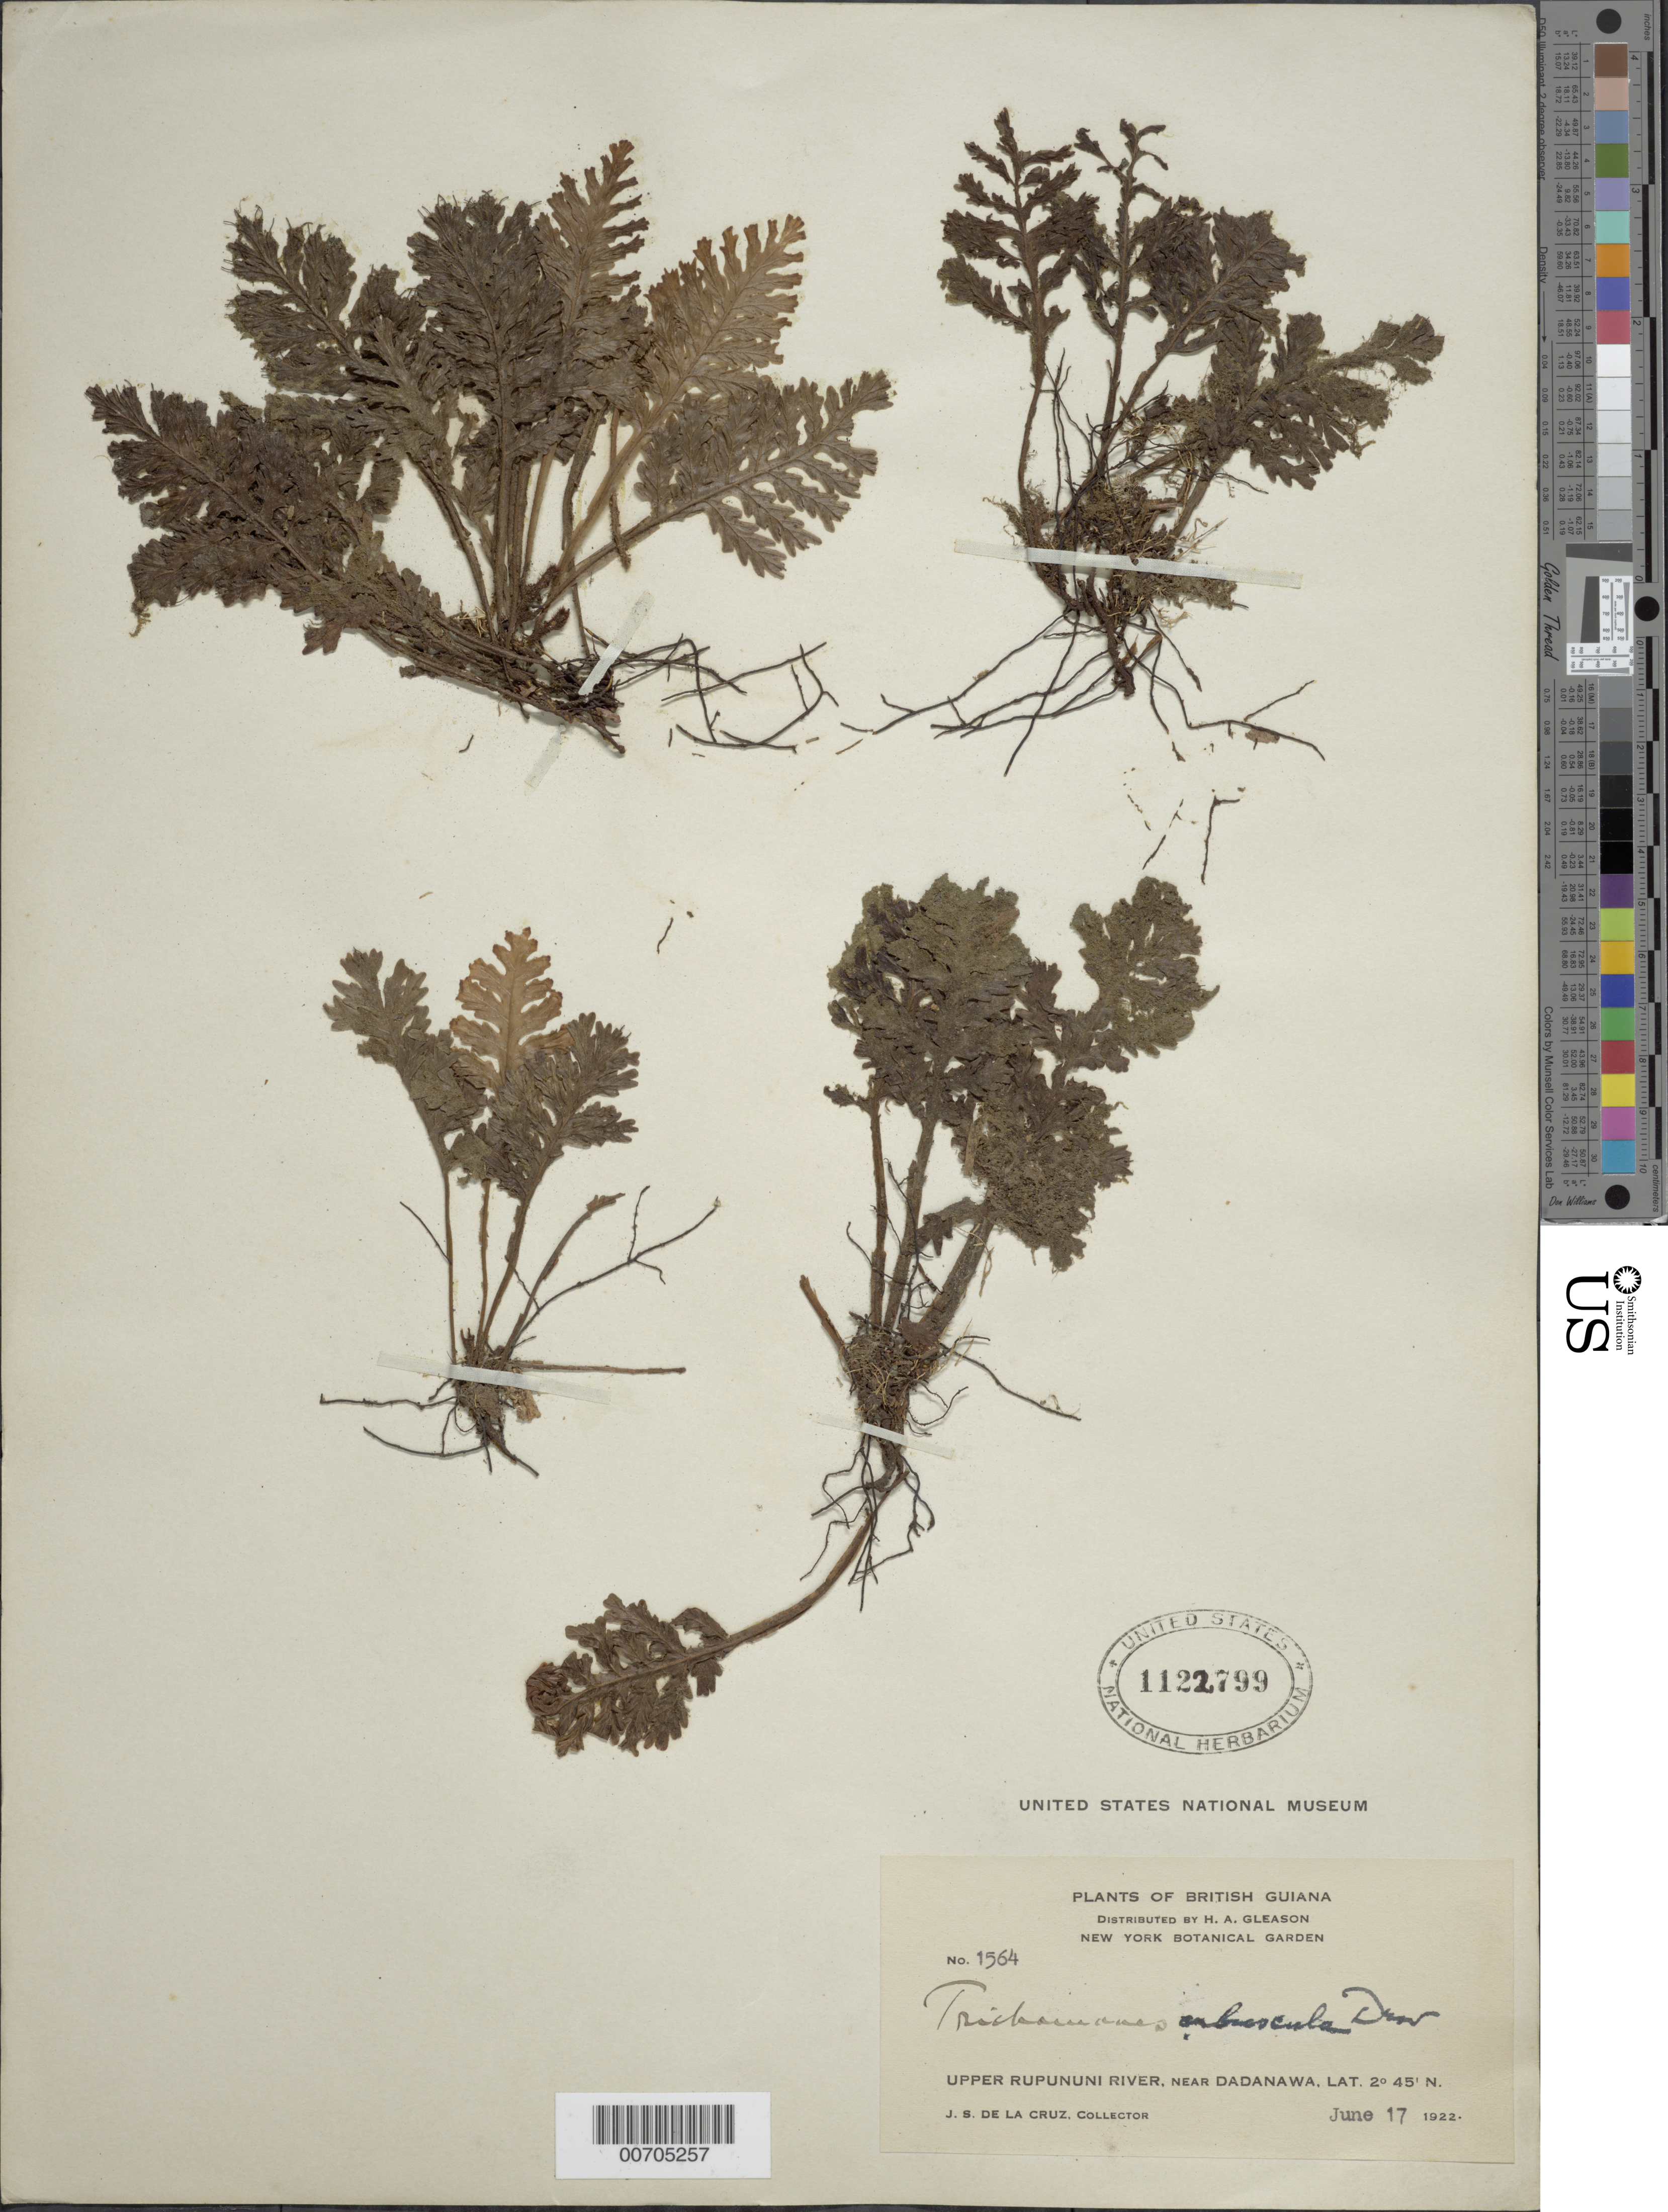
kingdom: Plantae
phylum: Tracheophyta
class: Polypodiopsida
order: Hymenophyllales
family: Hymenophyllaceae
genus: Trichomanes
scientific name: Trichomanes arbuscula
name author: Desv.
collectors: J. S. de la Cruz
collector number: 1564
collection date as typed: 17-Jun-22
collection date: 1922-06-17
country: Guyana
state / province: U. Takutu-U. Essequibo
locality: Dadanawa, vic., upper Rupununi R.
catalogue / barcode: US 1122799